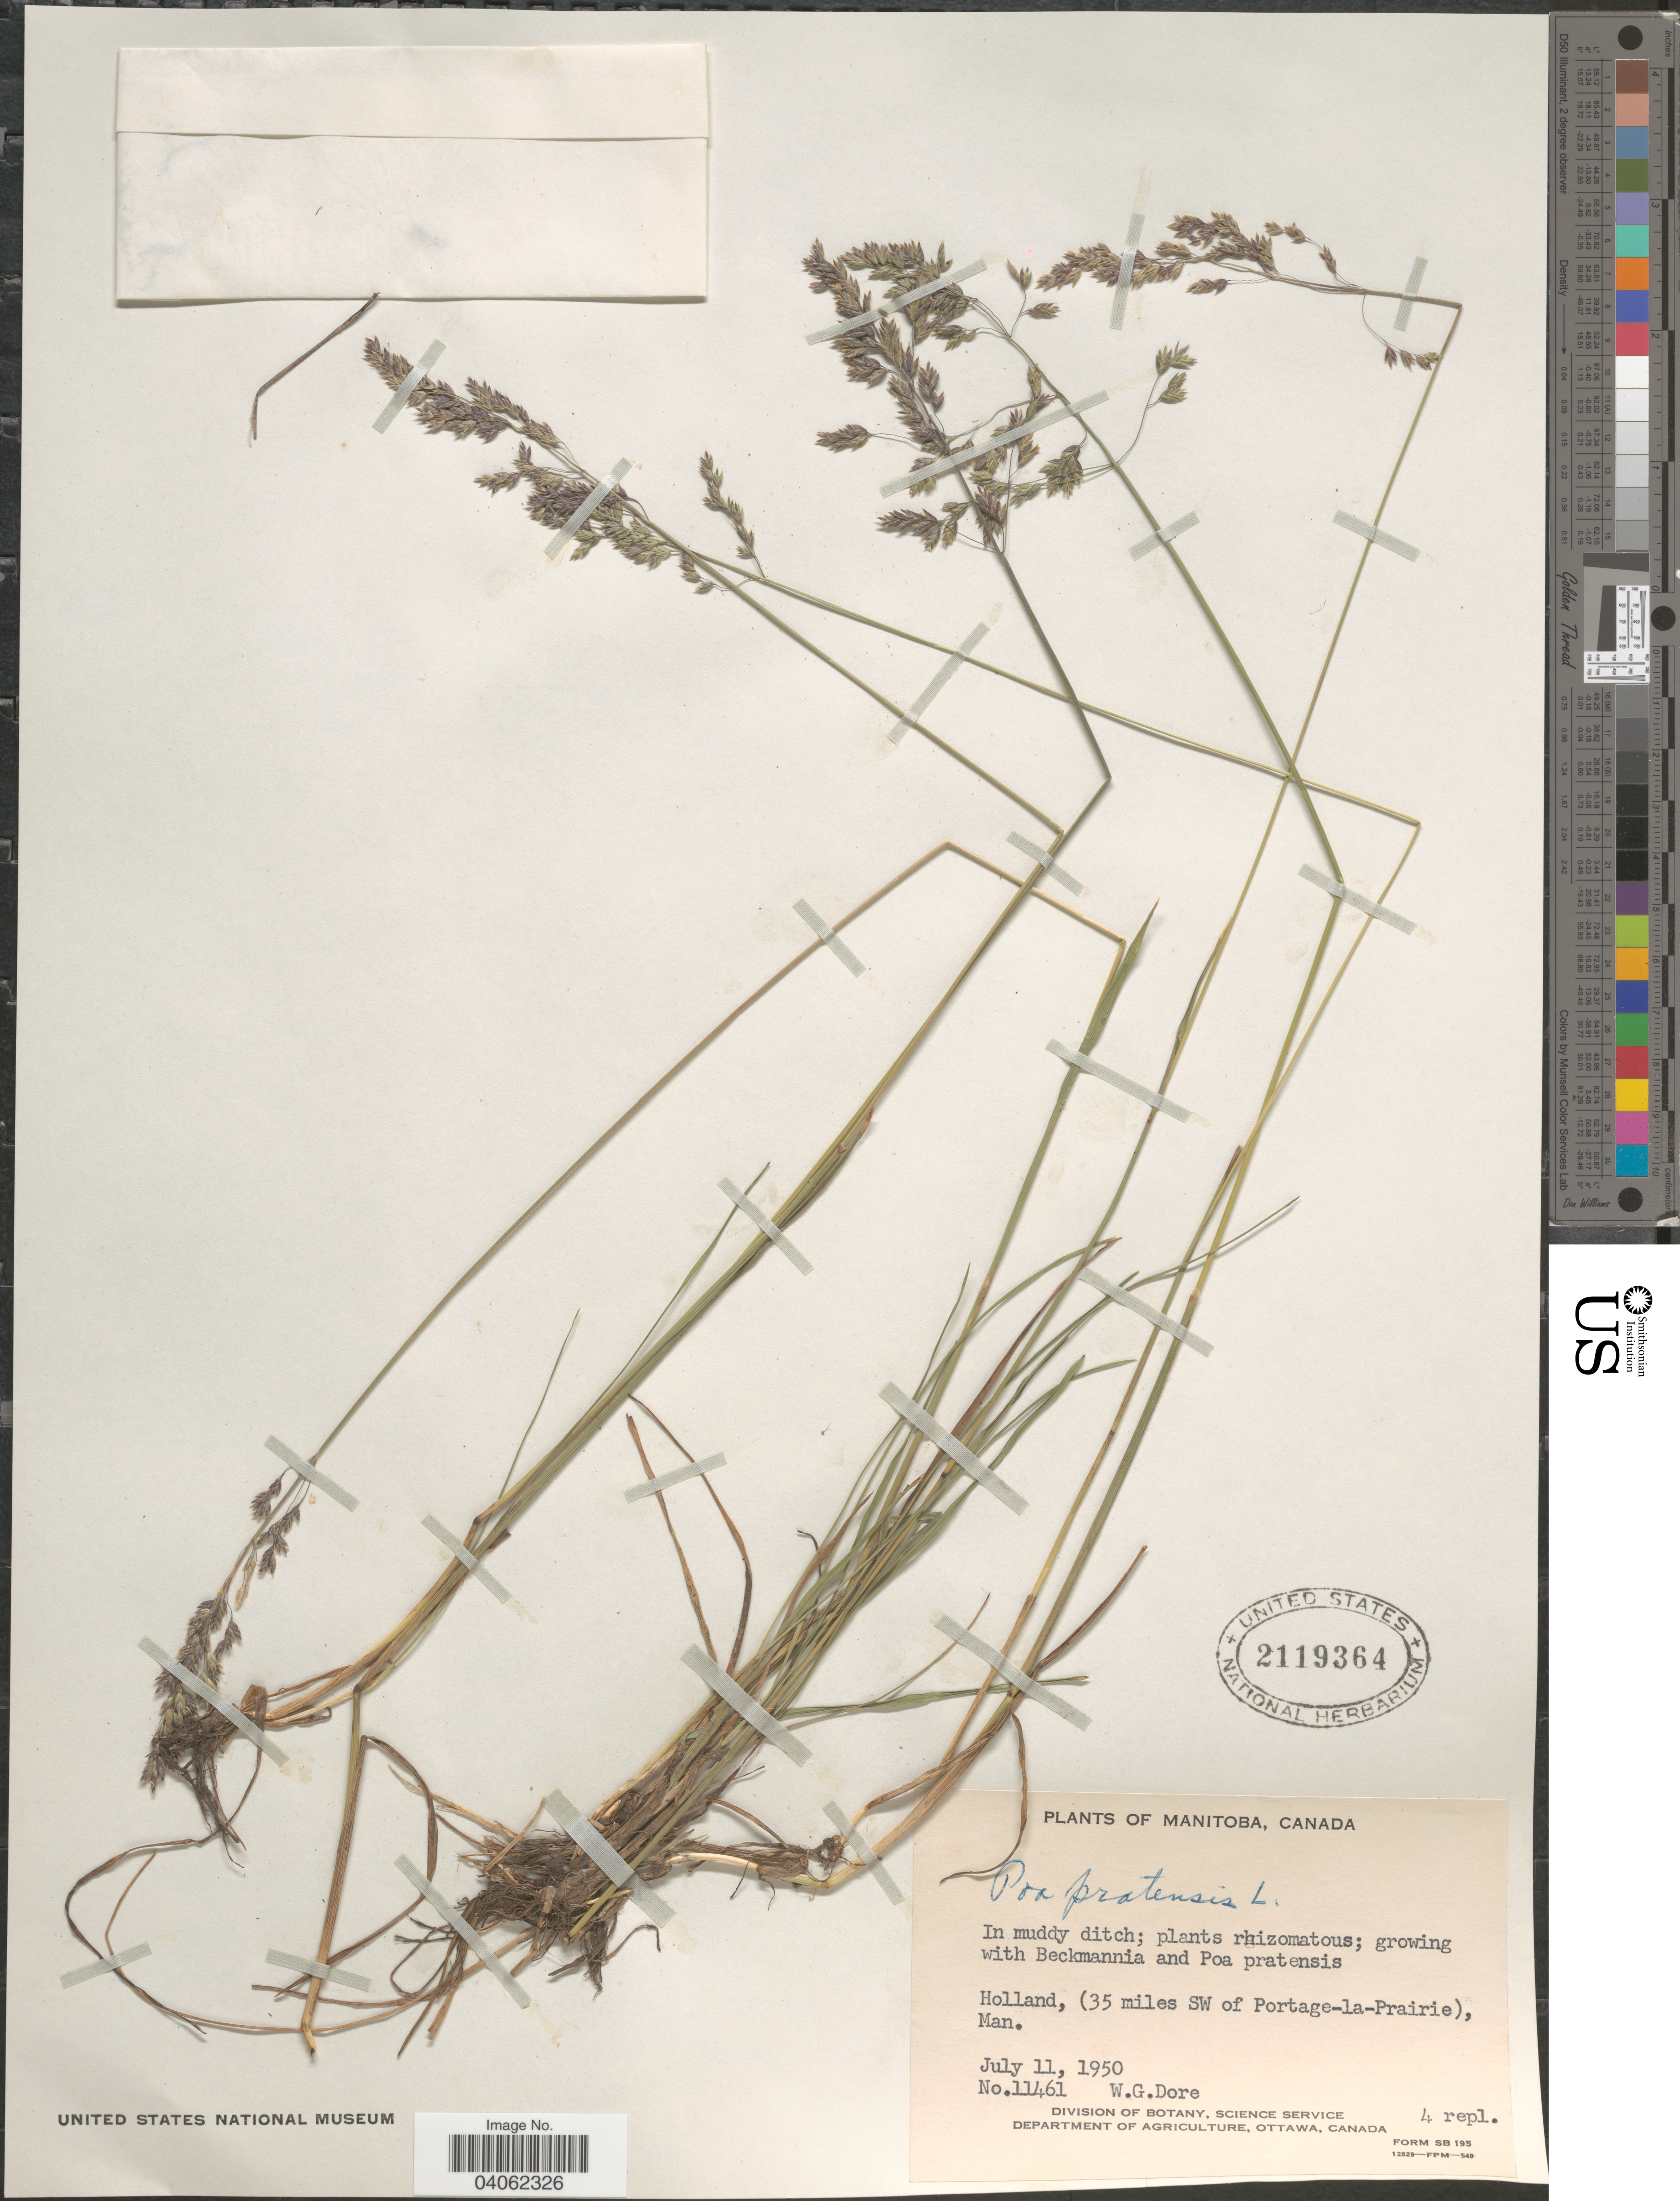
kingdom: Plantae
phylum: Tracheophyta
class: Liliopsida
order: Poales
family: Poaceae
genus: Poa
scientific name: Poa pratensis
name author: L.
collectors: W. Dore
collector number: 11461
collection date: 1950-07-11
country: Canada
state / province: Manitoba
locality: Holland, (35 miles SW of Portage-la-Prairie).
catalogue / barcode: US 2119364